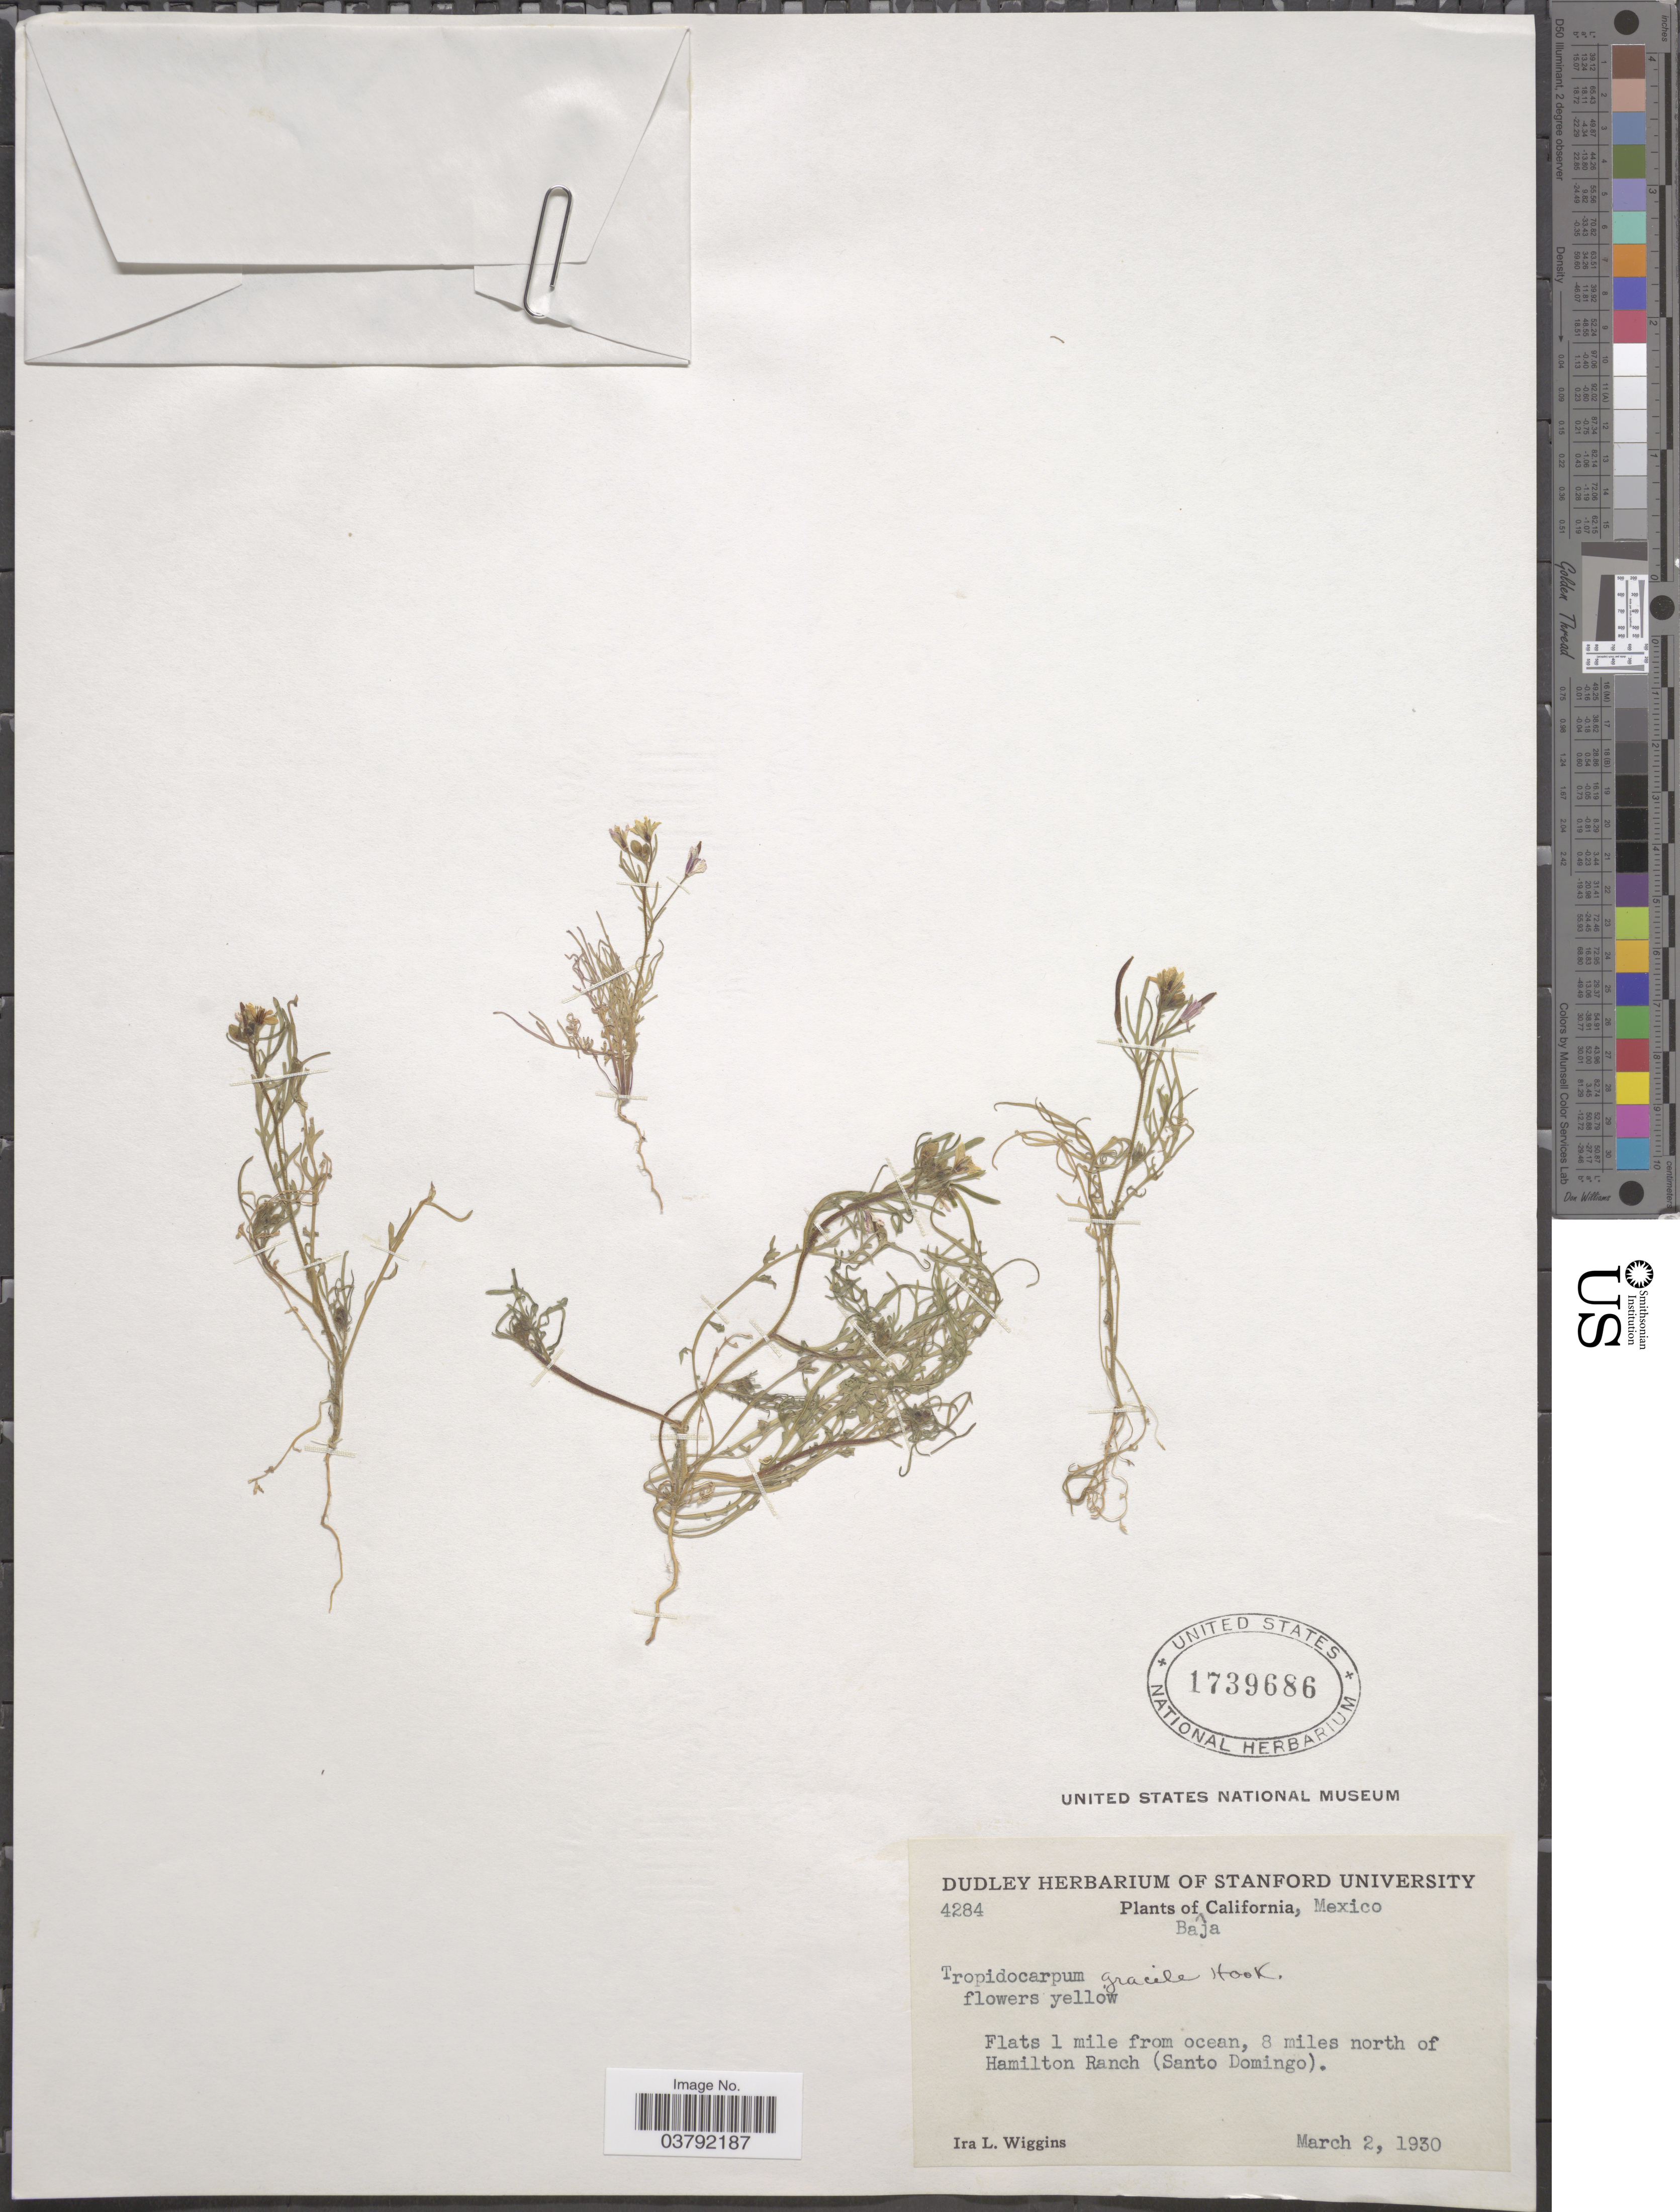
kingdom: Plantae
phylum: Tracheophyta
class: Magnoliopsida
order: Brassicales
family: Brassicaceae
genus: Tropidocarpum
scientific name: Tropidocarpum gracile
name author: Hook.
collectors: I. L. Wiggins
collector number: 4284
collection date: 1930-03-02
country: Mexico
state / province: Baja California Norte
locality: Flats 1 mile from ocean, 8 miles north of Hamilton Ranch( Santo Domingo).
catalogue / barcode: US 1739686